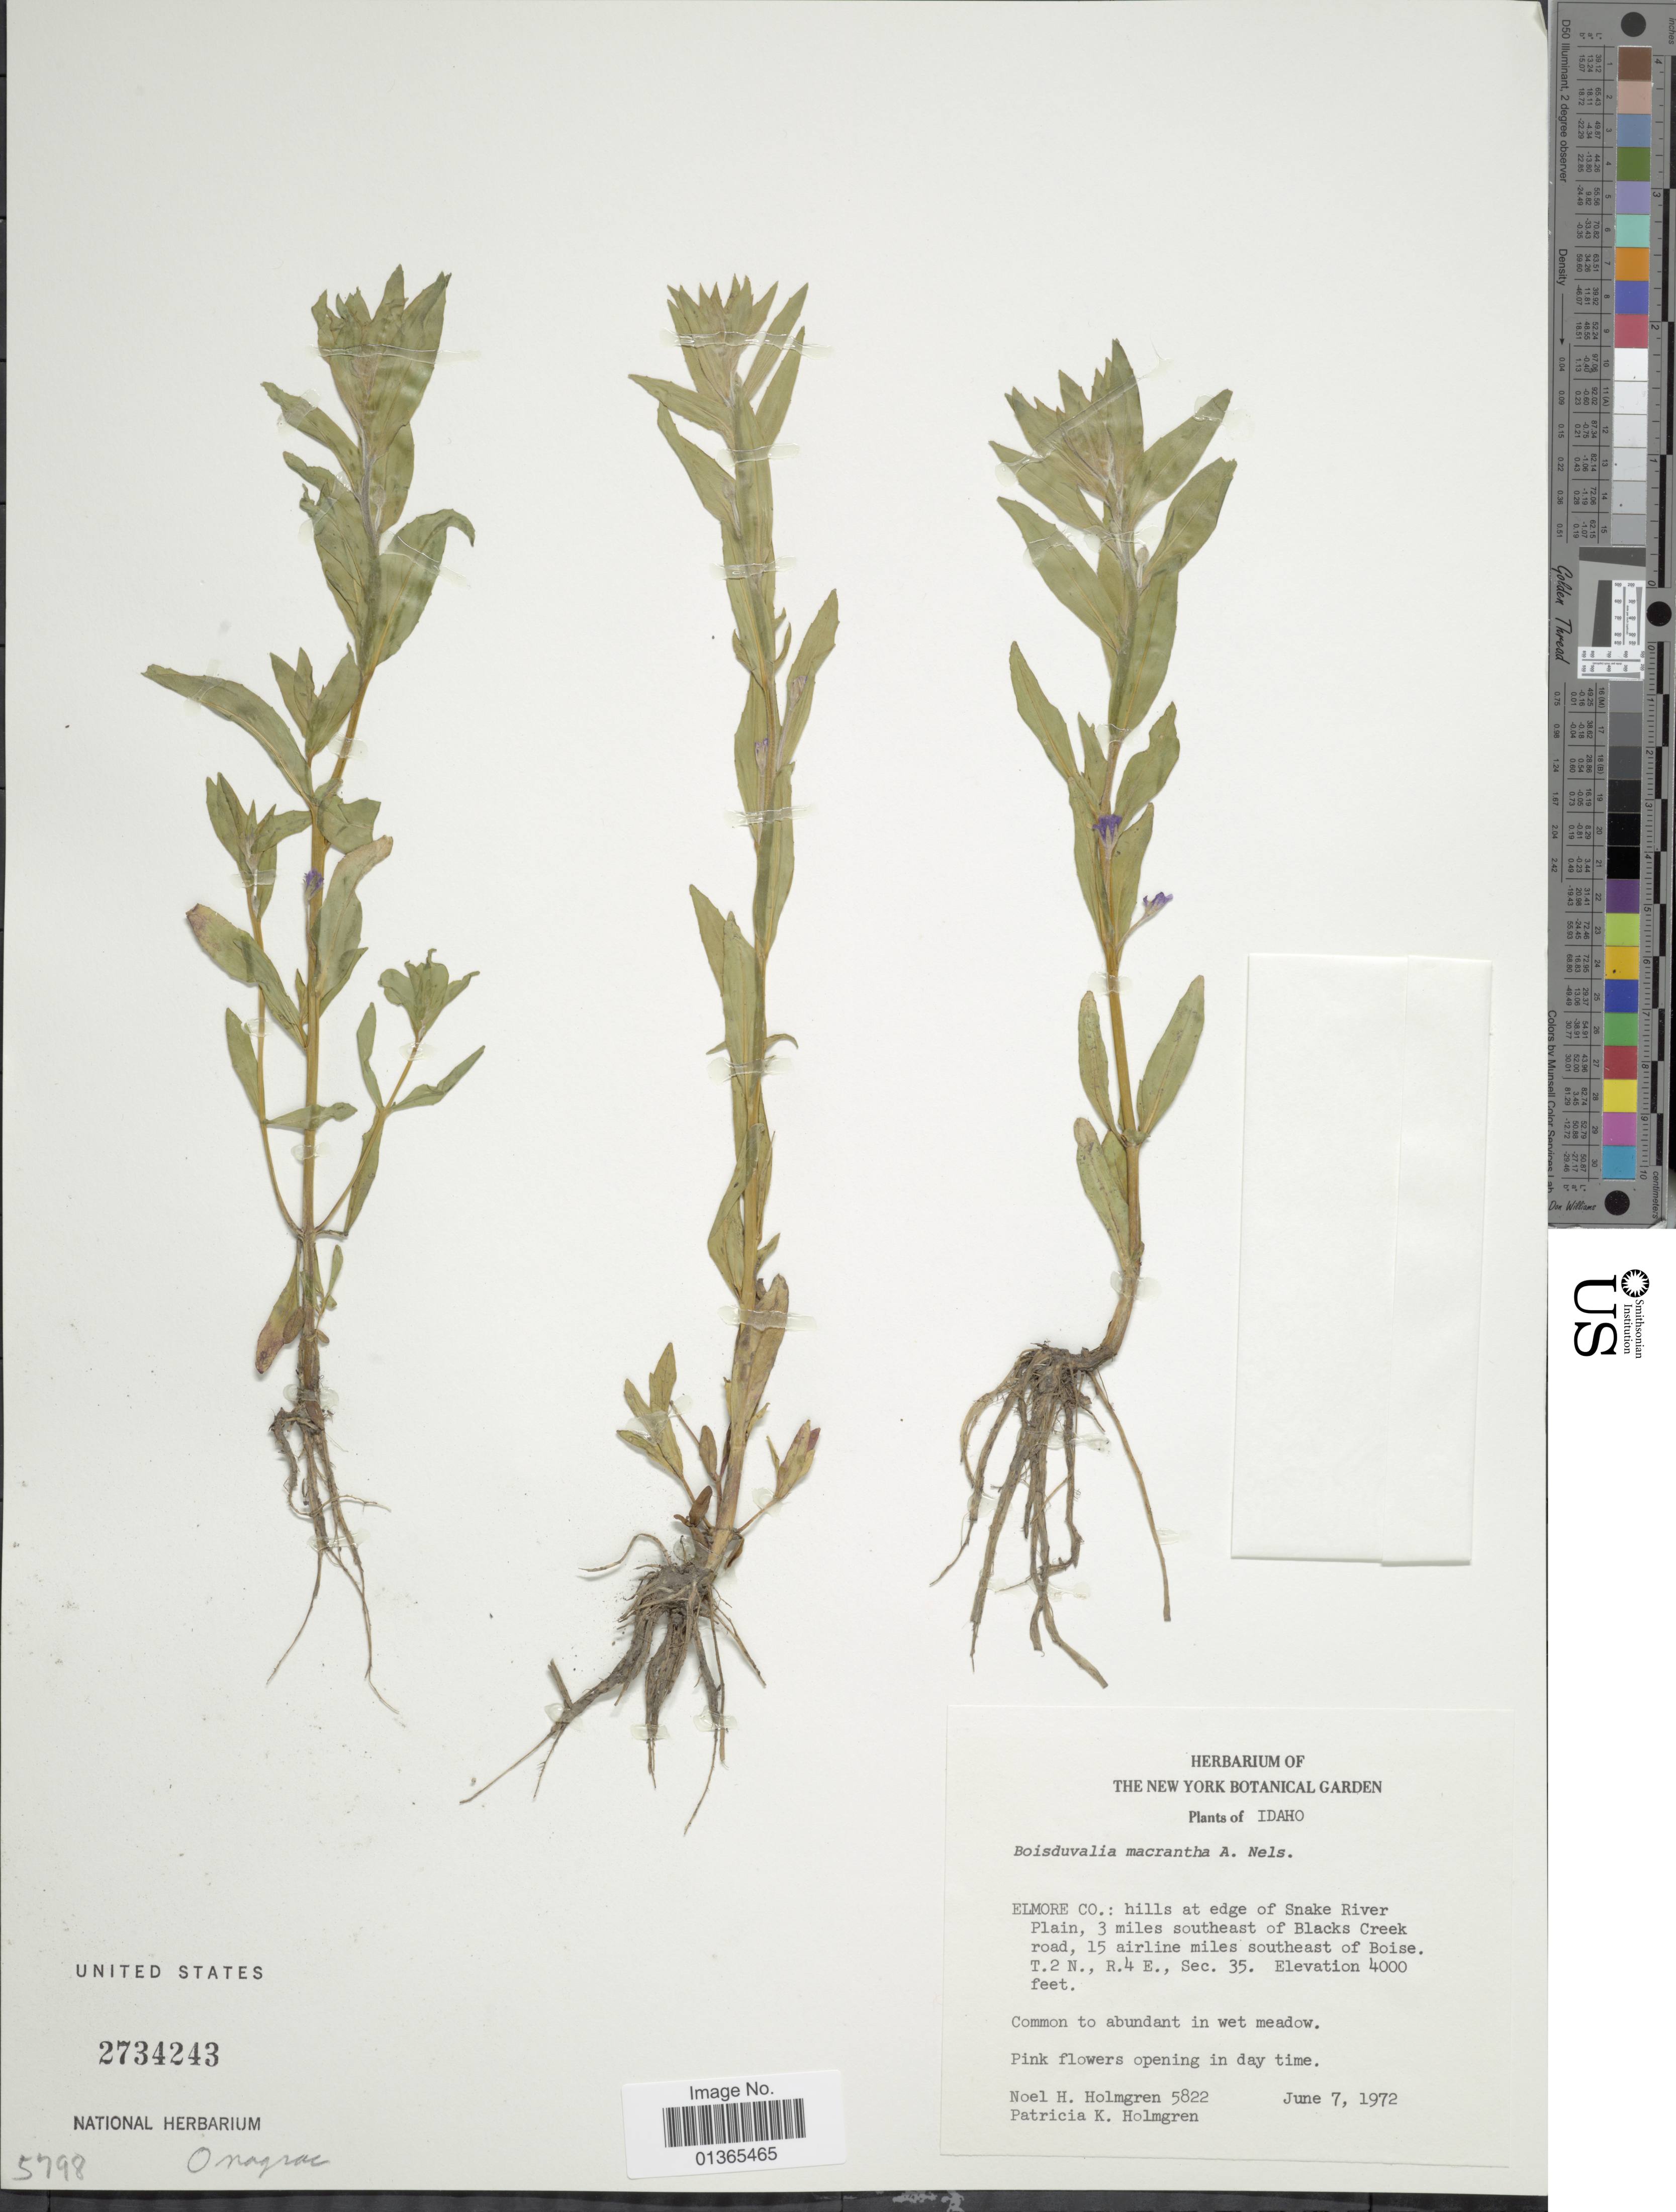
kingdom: Plantae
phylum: Tracheophyta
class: Magnoliopsida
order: Myrtales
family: Onagraceae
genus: Epilobium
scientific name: Epilobium pallidum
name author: (Eastw.) Hoch & P.H. Raven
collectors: N. H. Holmgren & P. K. Holmgren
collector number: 5822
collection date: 1972-06-07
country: United States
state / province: Idaho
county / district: Elmore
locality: hills at edge of Snake River Plain, 3 miles southeast of Blacks Creek road, 15 airline miles southeast of Boise. T.2N., R.4E., Sec. 35.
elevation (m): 1219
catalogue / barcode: US 2734243